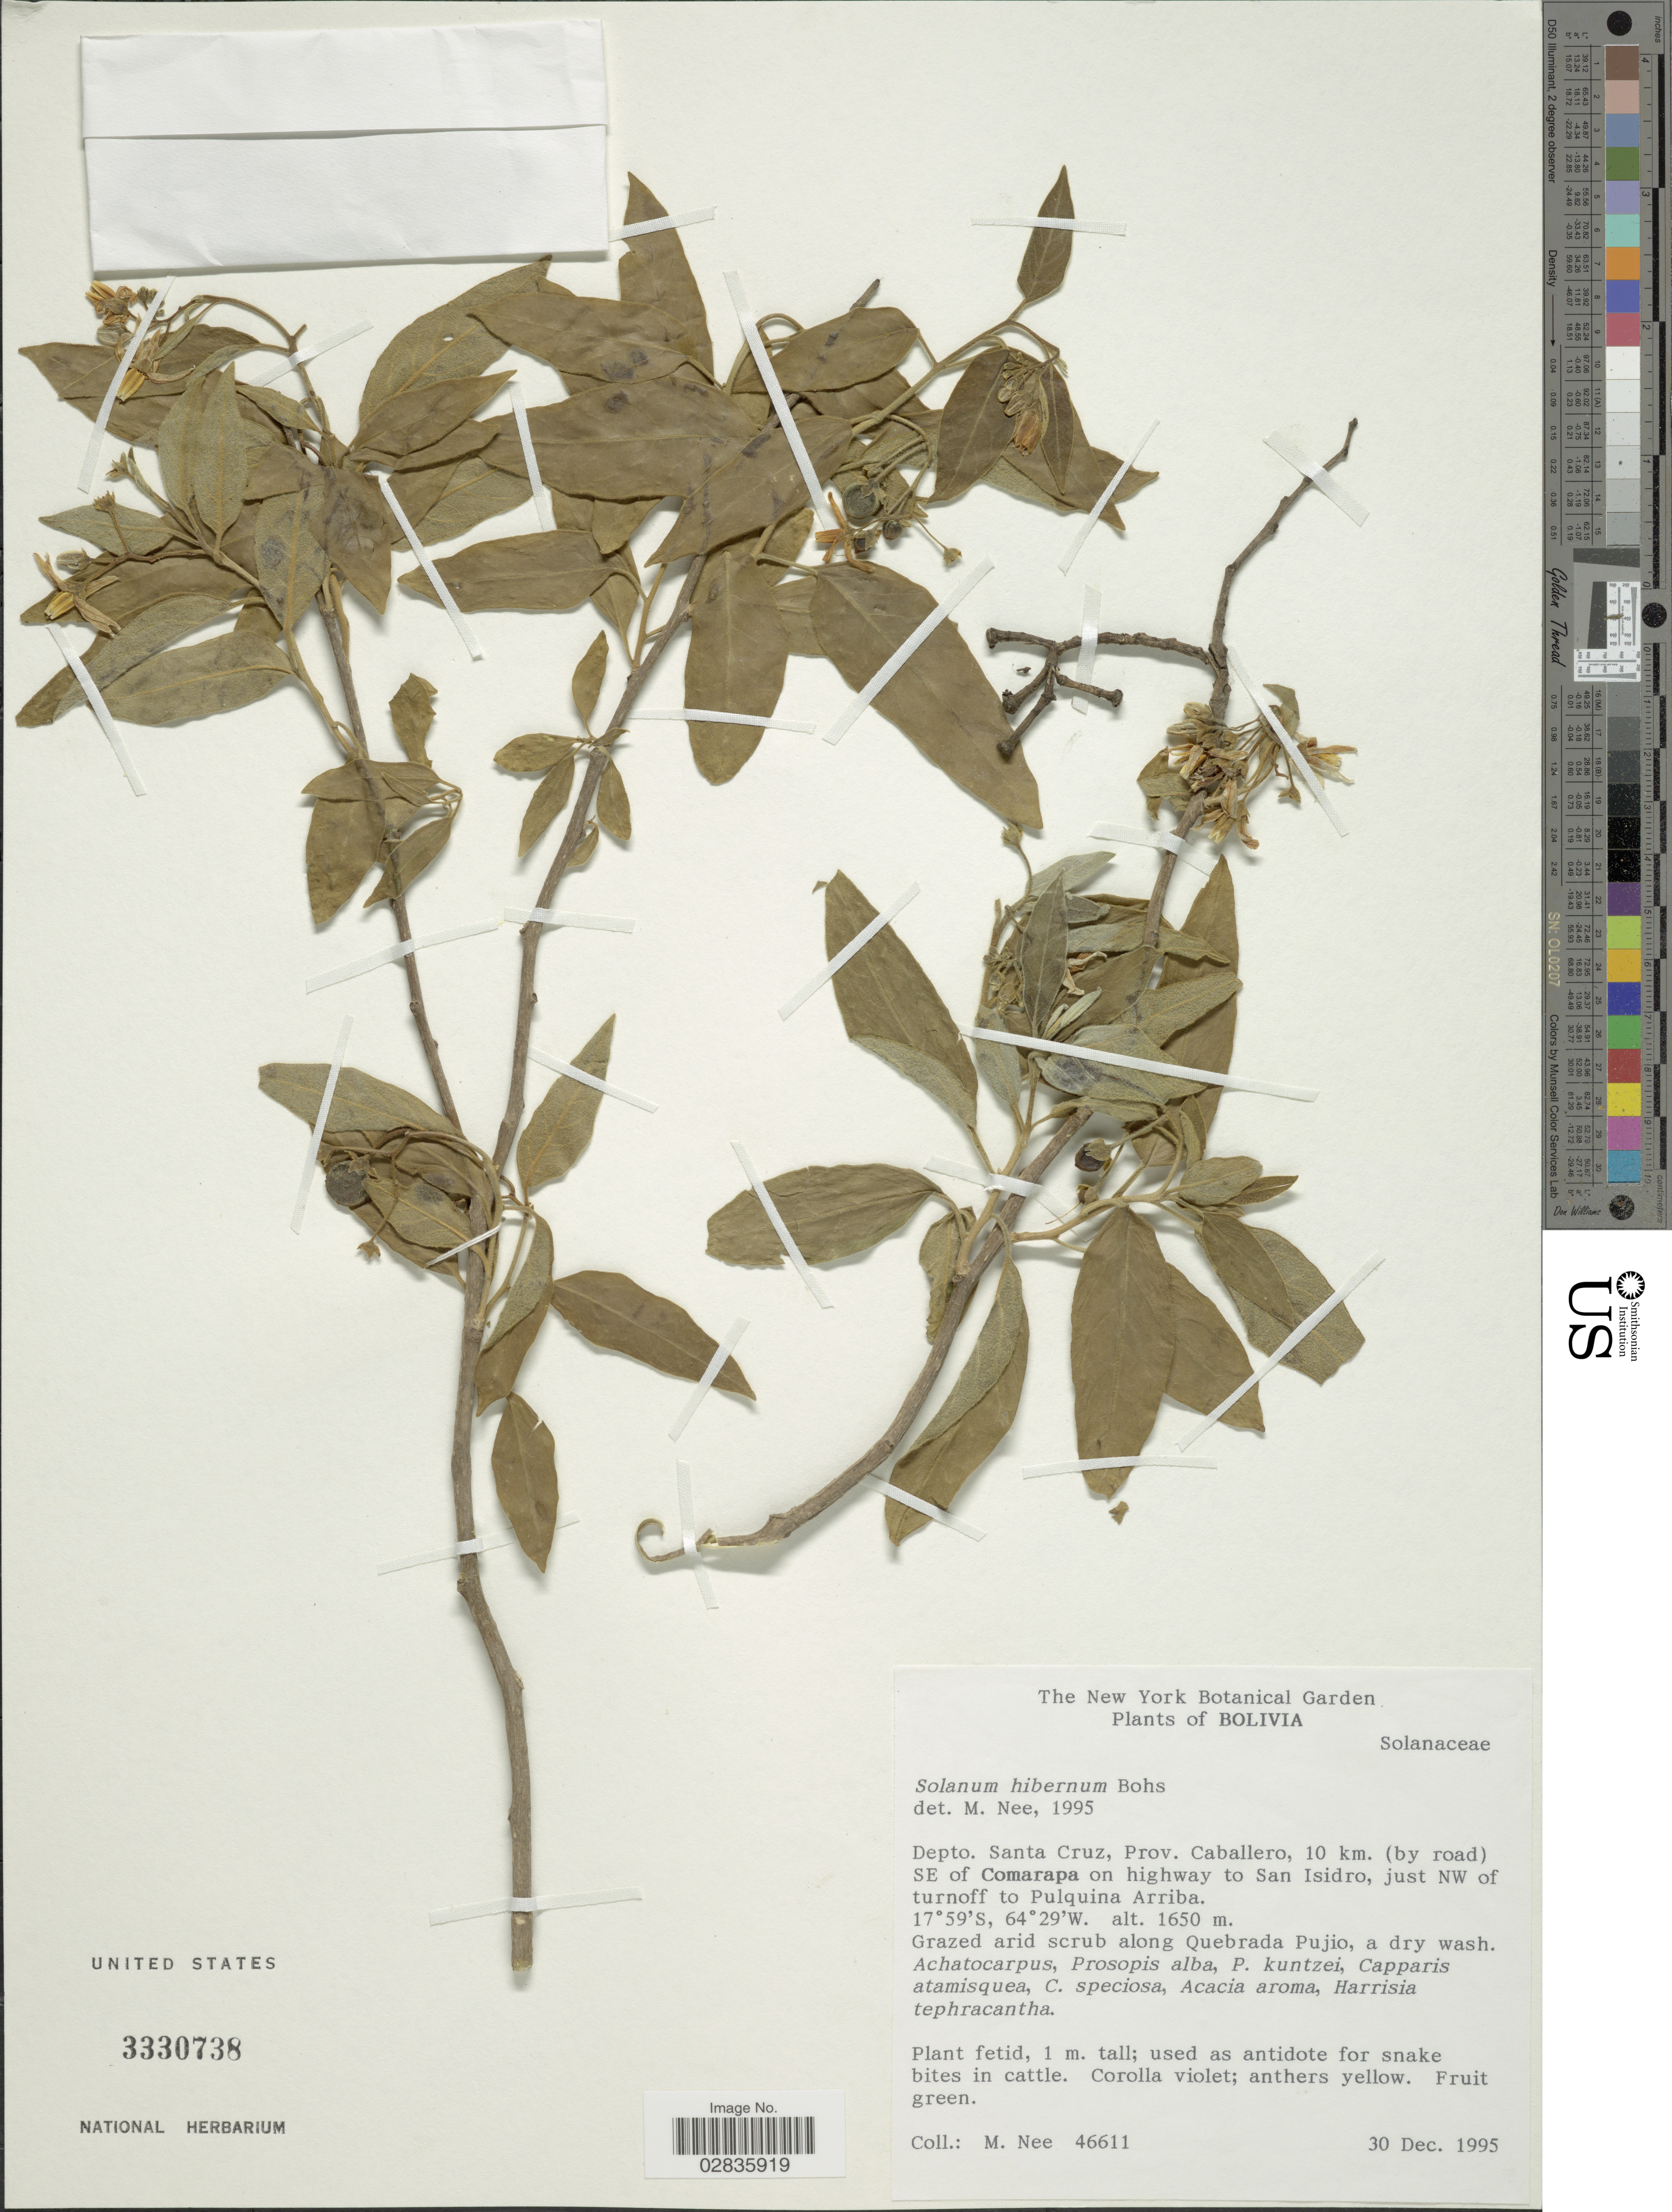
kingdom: Plantae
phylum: Tracheophyta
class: Magnoliopsida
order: Solanales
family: Solanaceae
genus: Solanum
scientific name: Solanum hibernum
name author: Bohs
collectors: M. Nee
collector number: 46611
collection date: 1995-12-30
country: Bolivia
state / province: Santa Cruz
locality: Depto. Santa Cruz, Prov. Caballero, 10 km. (by road) SE of Comarapa on highway to San Isidro, just NW of turnoff to Pulquina Arriba.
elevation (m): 1650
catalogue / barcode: US 3330738